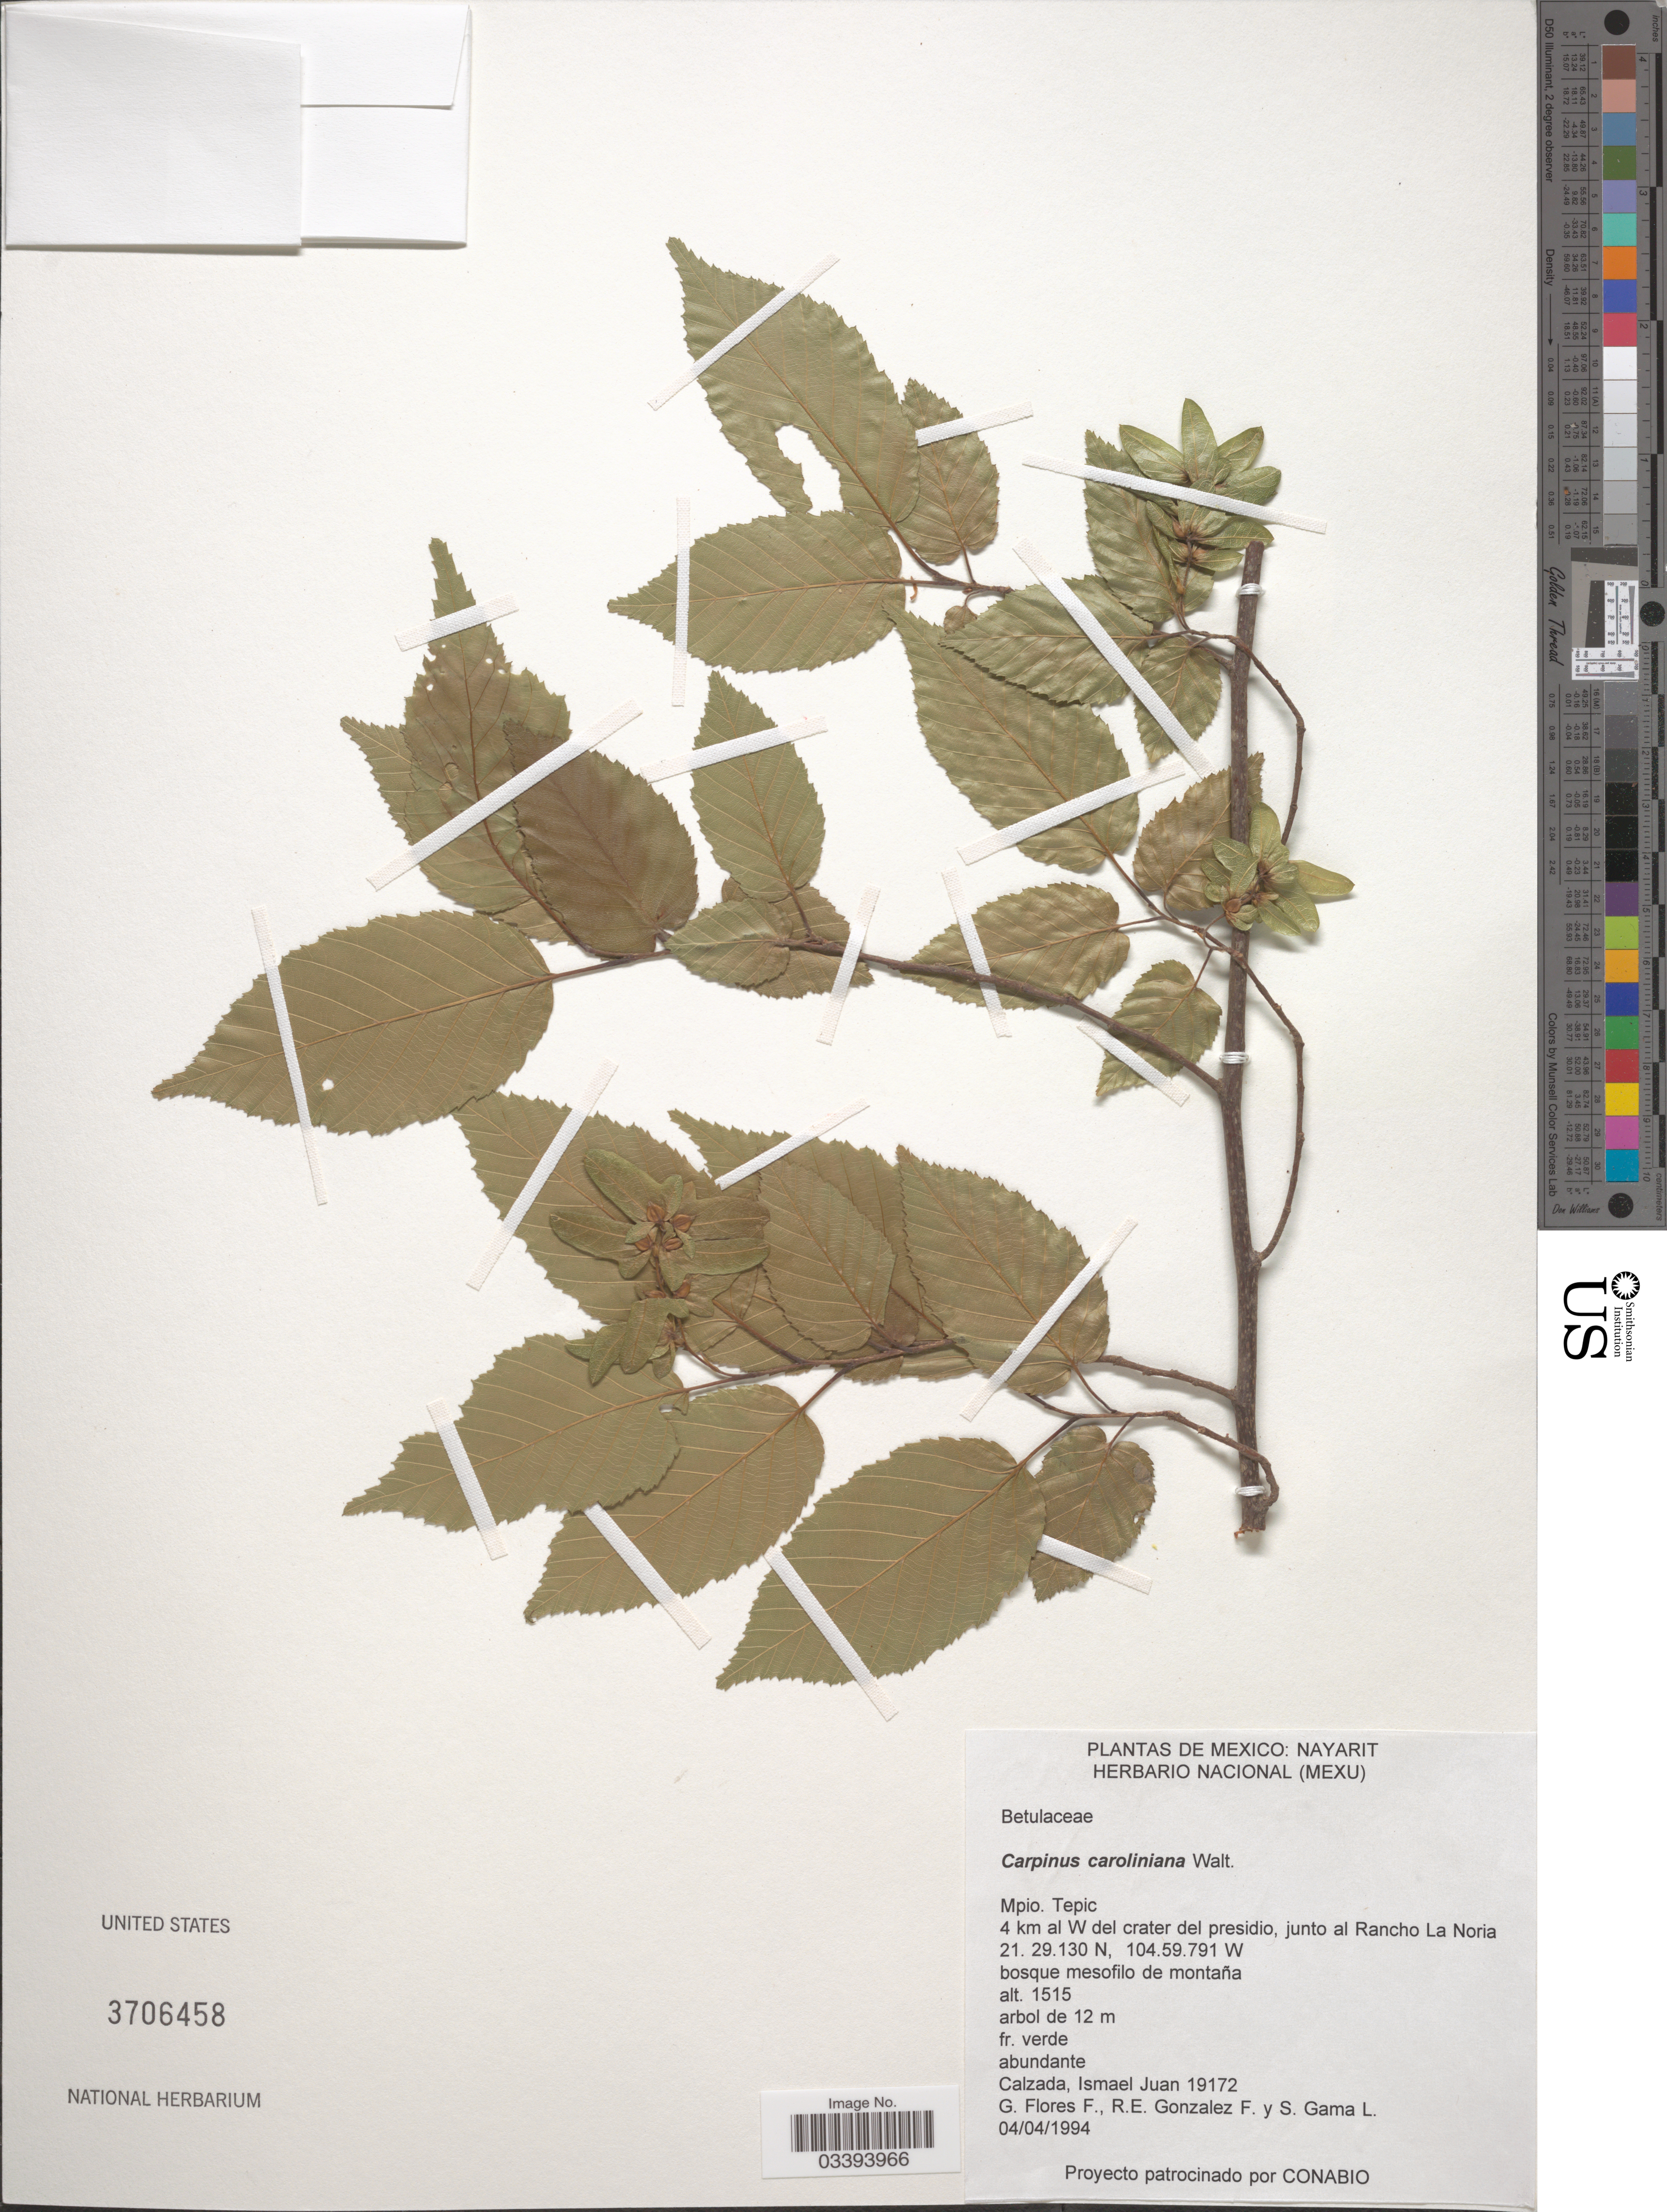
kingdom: Plantae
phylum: Tracheophyta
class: Magnoliopsida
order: Fagales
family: Betulaceae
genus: Carpinus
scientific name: Carpinus caroliniana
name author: Walter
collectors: J. Calzada, G. Flores F., R. E. Gonzalez F. & S. Gama López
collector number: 19172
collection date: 1994-04-04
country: Mexico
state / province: Nayarit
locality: Mpio. Tepic. 4 km al W del crater del presidio, junto al Rancho La Noria.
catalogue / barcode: US 3706458